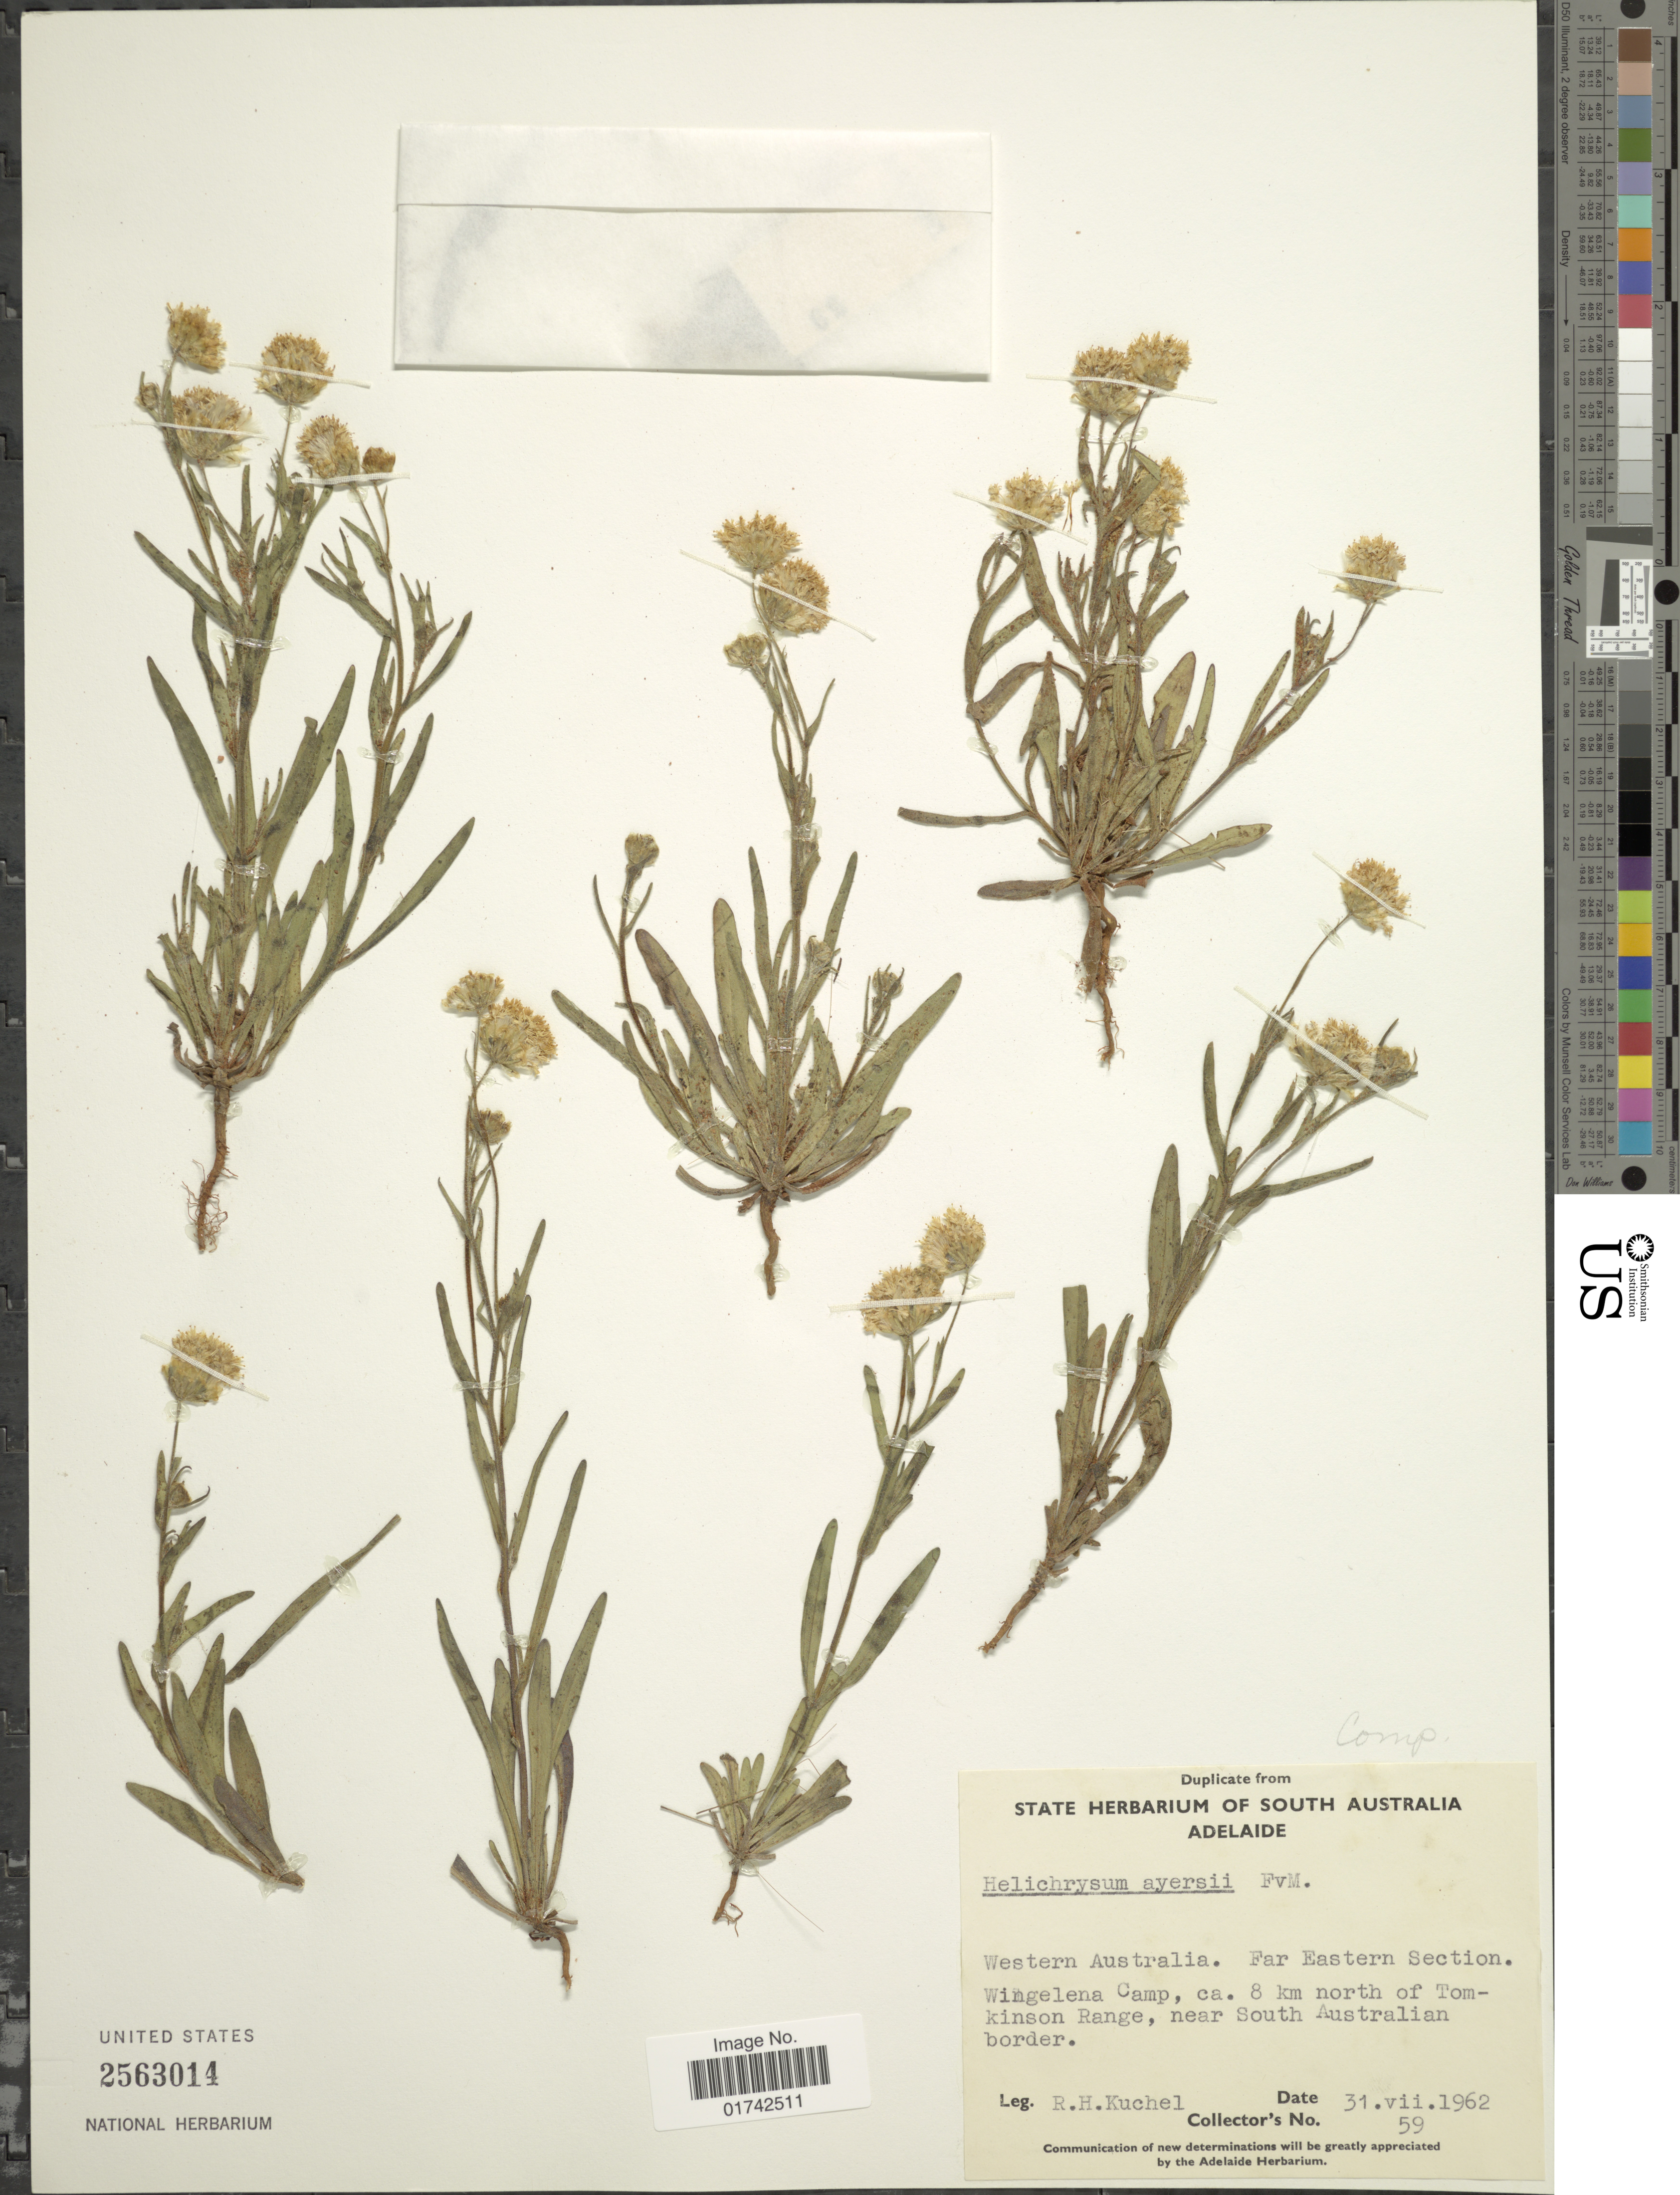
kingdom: Plantae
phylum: Tracheophyta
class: Magnoliopsida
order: Asterales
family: Asteraceae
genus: Helichrysum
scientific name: Helichrysum ayersii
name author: F. Muell.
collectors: R. Kuchel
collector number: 59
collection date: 1962-07-31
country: Australia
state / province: Western Australia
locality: Far Eastern Section. Wingelena Camp, ca. 8 km north of Tomkinson Range, near South Australian border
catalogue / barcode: US 2563014